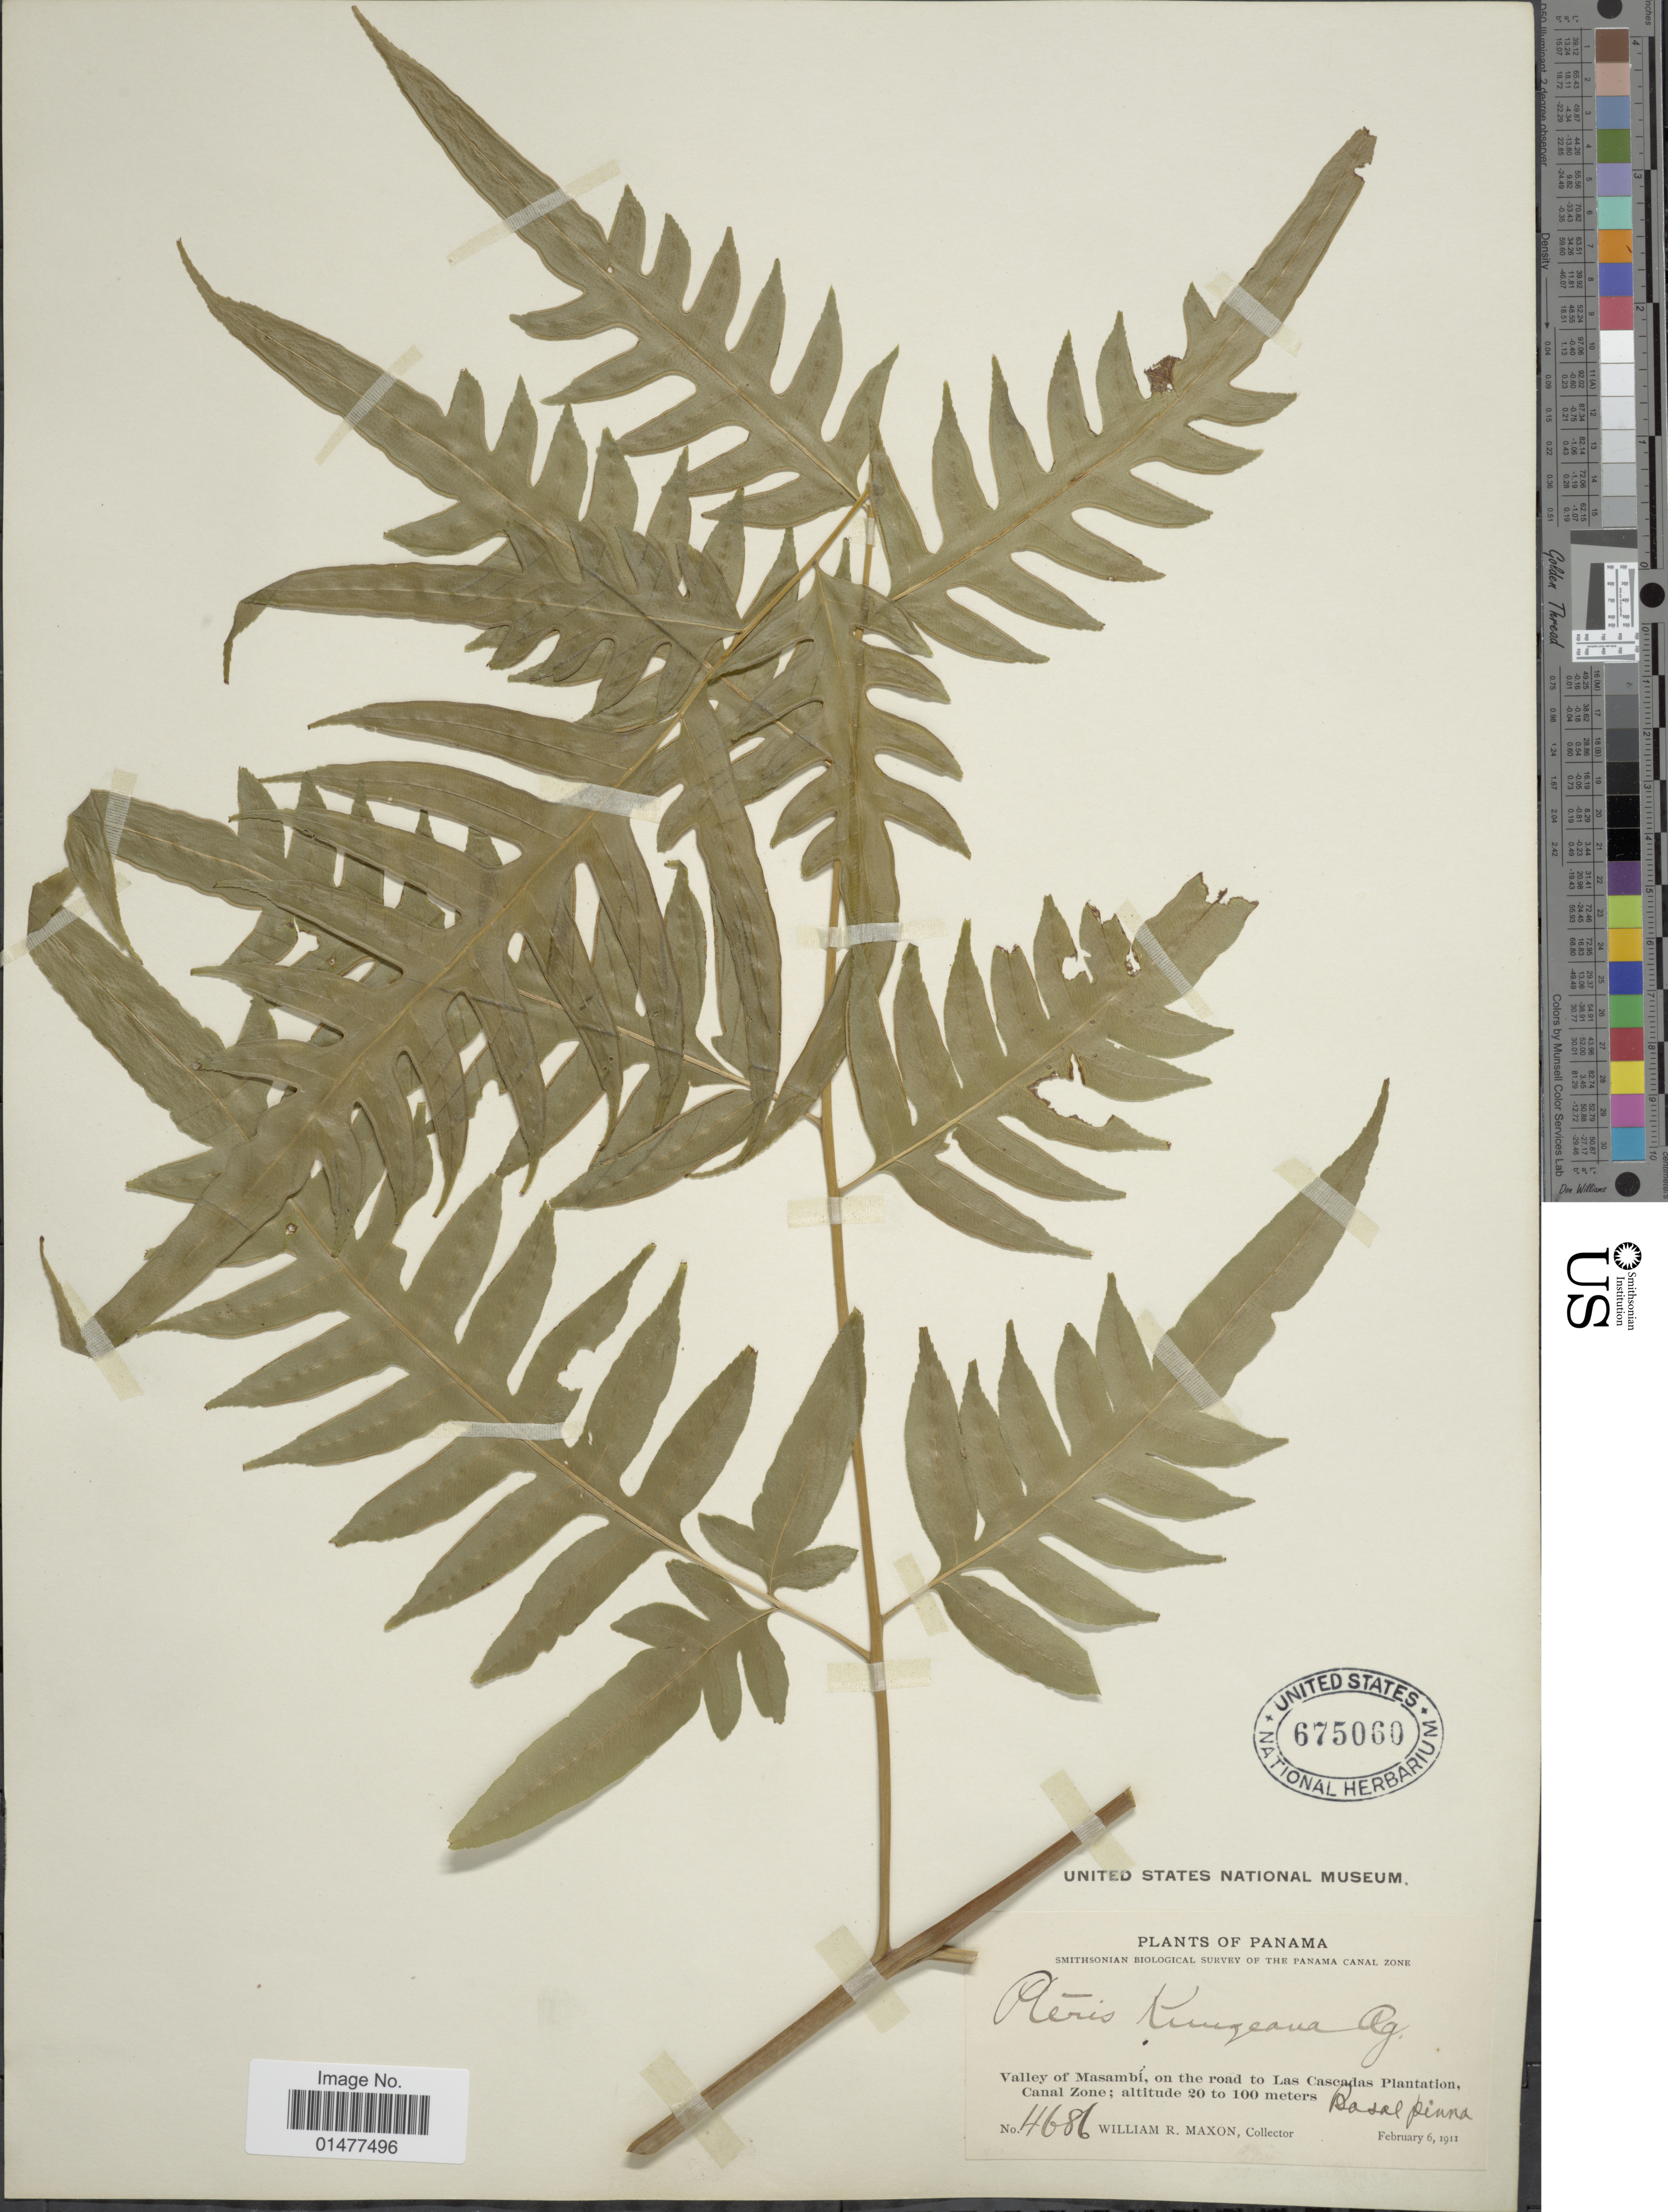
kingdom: Plantae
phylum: Tracheophyta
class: Polypodiopsida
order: Polypodiales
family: Pteridaceae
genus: Pteris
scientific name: Pteris altissima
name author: Poir.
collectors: W. R. Maxon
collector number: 4686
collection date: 1911-02-06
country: Panama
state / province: Colón / Panamá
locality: Valley of Masambi, on the road to Las Cascadas Plantation, Canal Zone.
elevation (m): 20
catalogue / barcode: US 675060